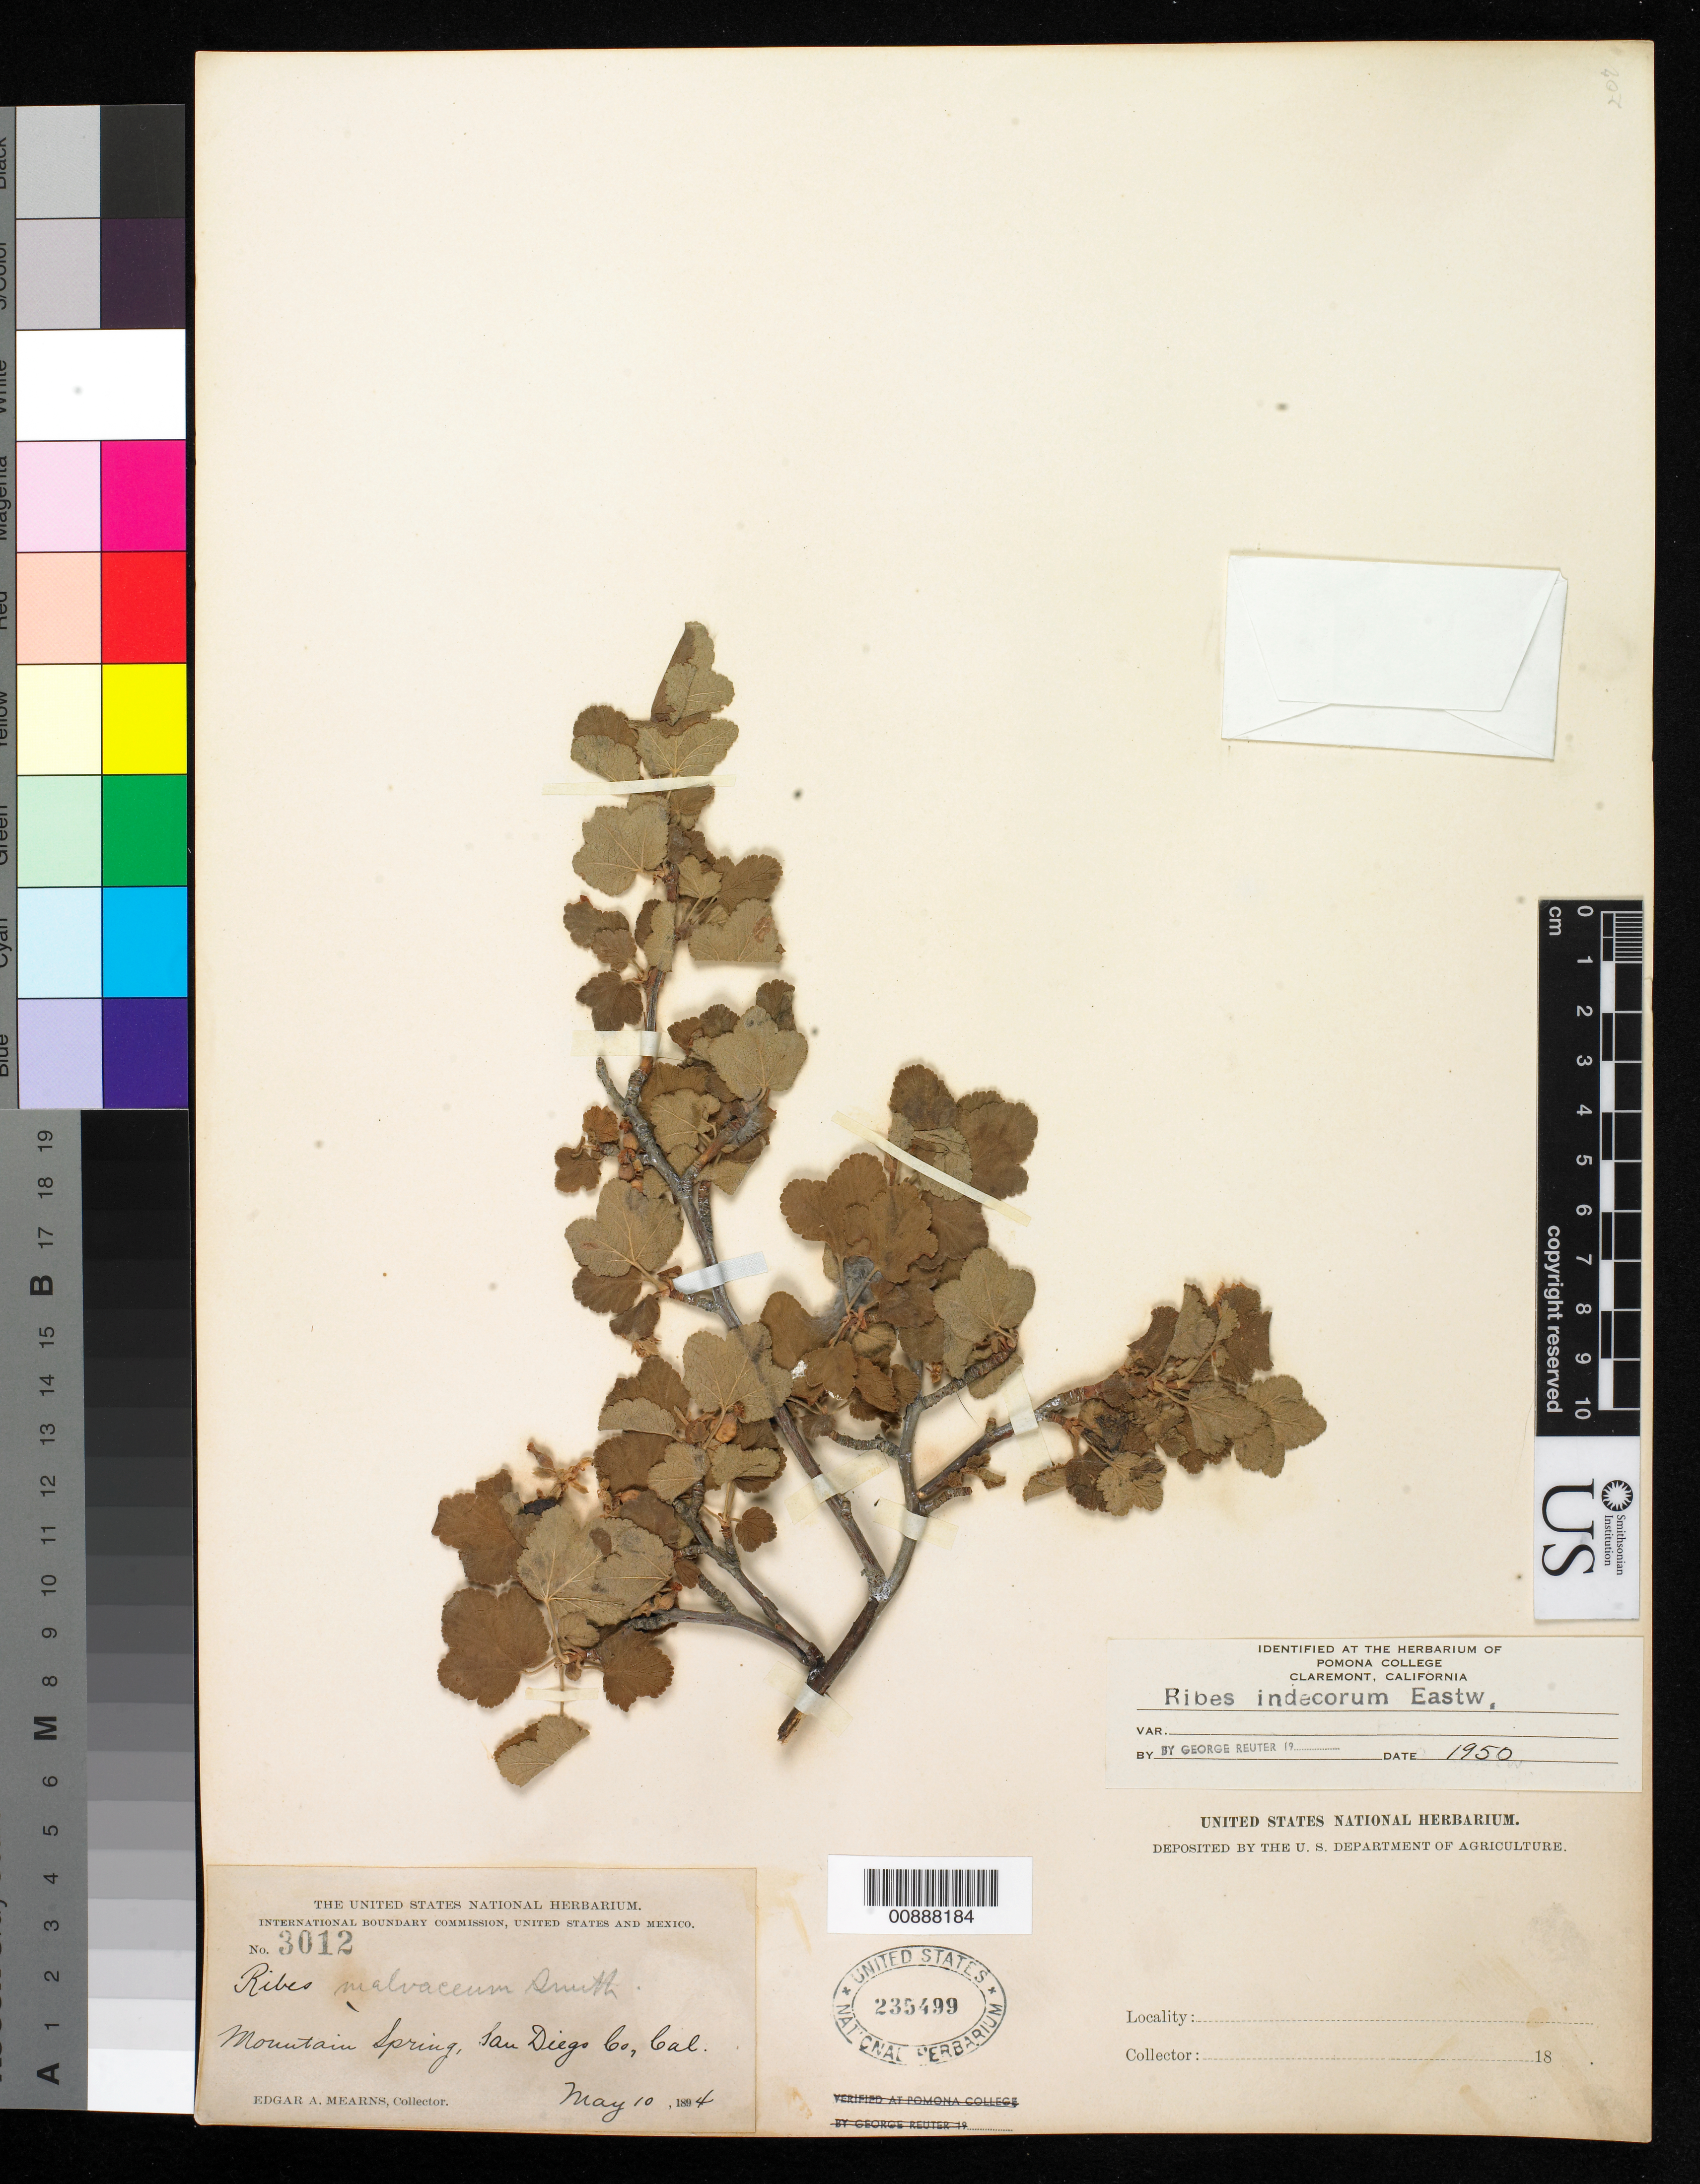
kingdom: Plantae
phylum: Tracheophyta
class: Magnoliopsida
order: Saxifragales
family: Grossulariaceae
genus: Ribes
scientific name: Ribes indecorum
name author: Eastw.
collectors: E. A. Mearns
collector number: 3012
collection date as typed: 10 May 1894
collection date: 1894-05-10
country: United States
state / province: California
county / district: San Diego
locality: Mountain Spring, San Diego County, California.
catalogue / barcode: US 235499